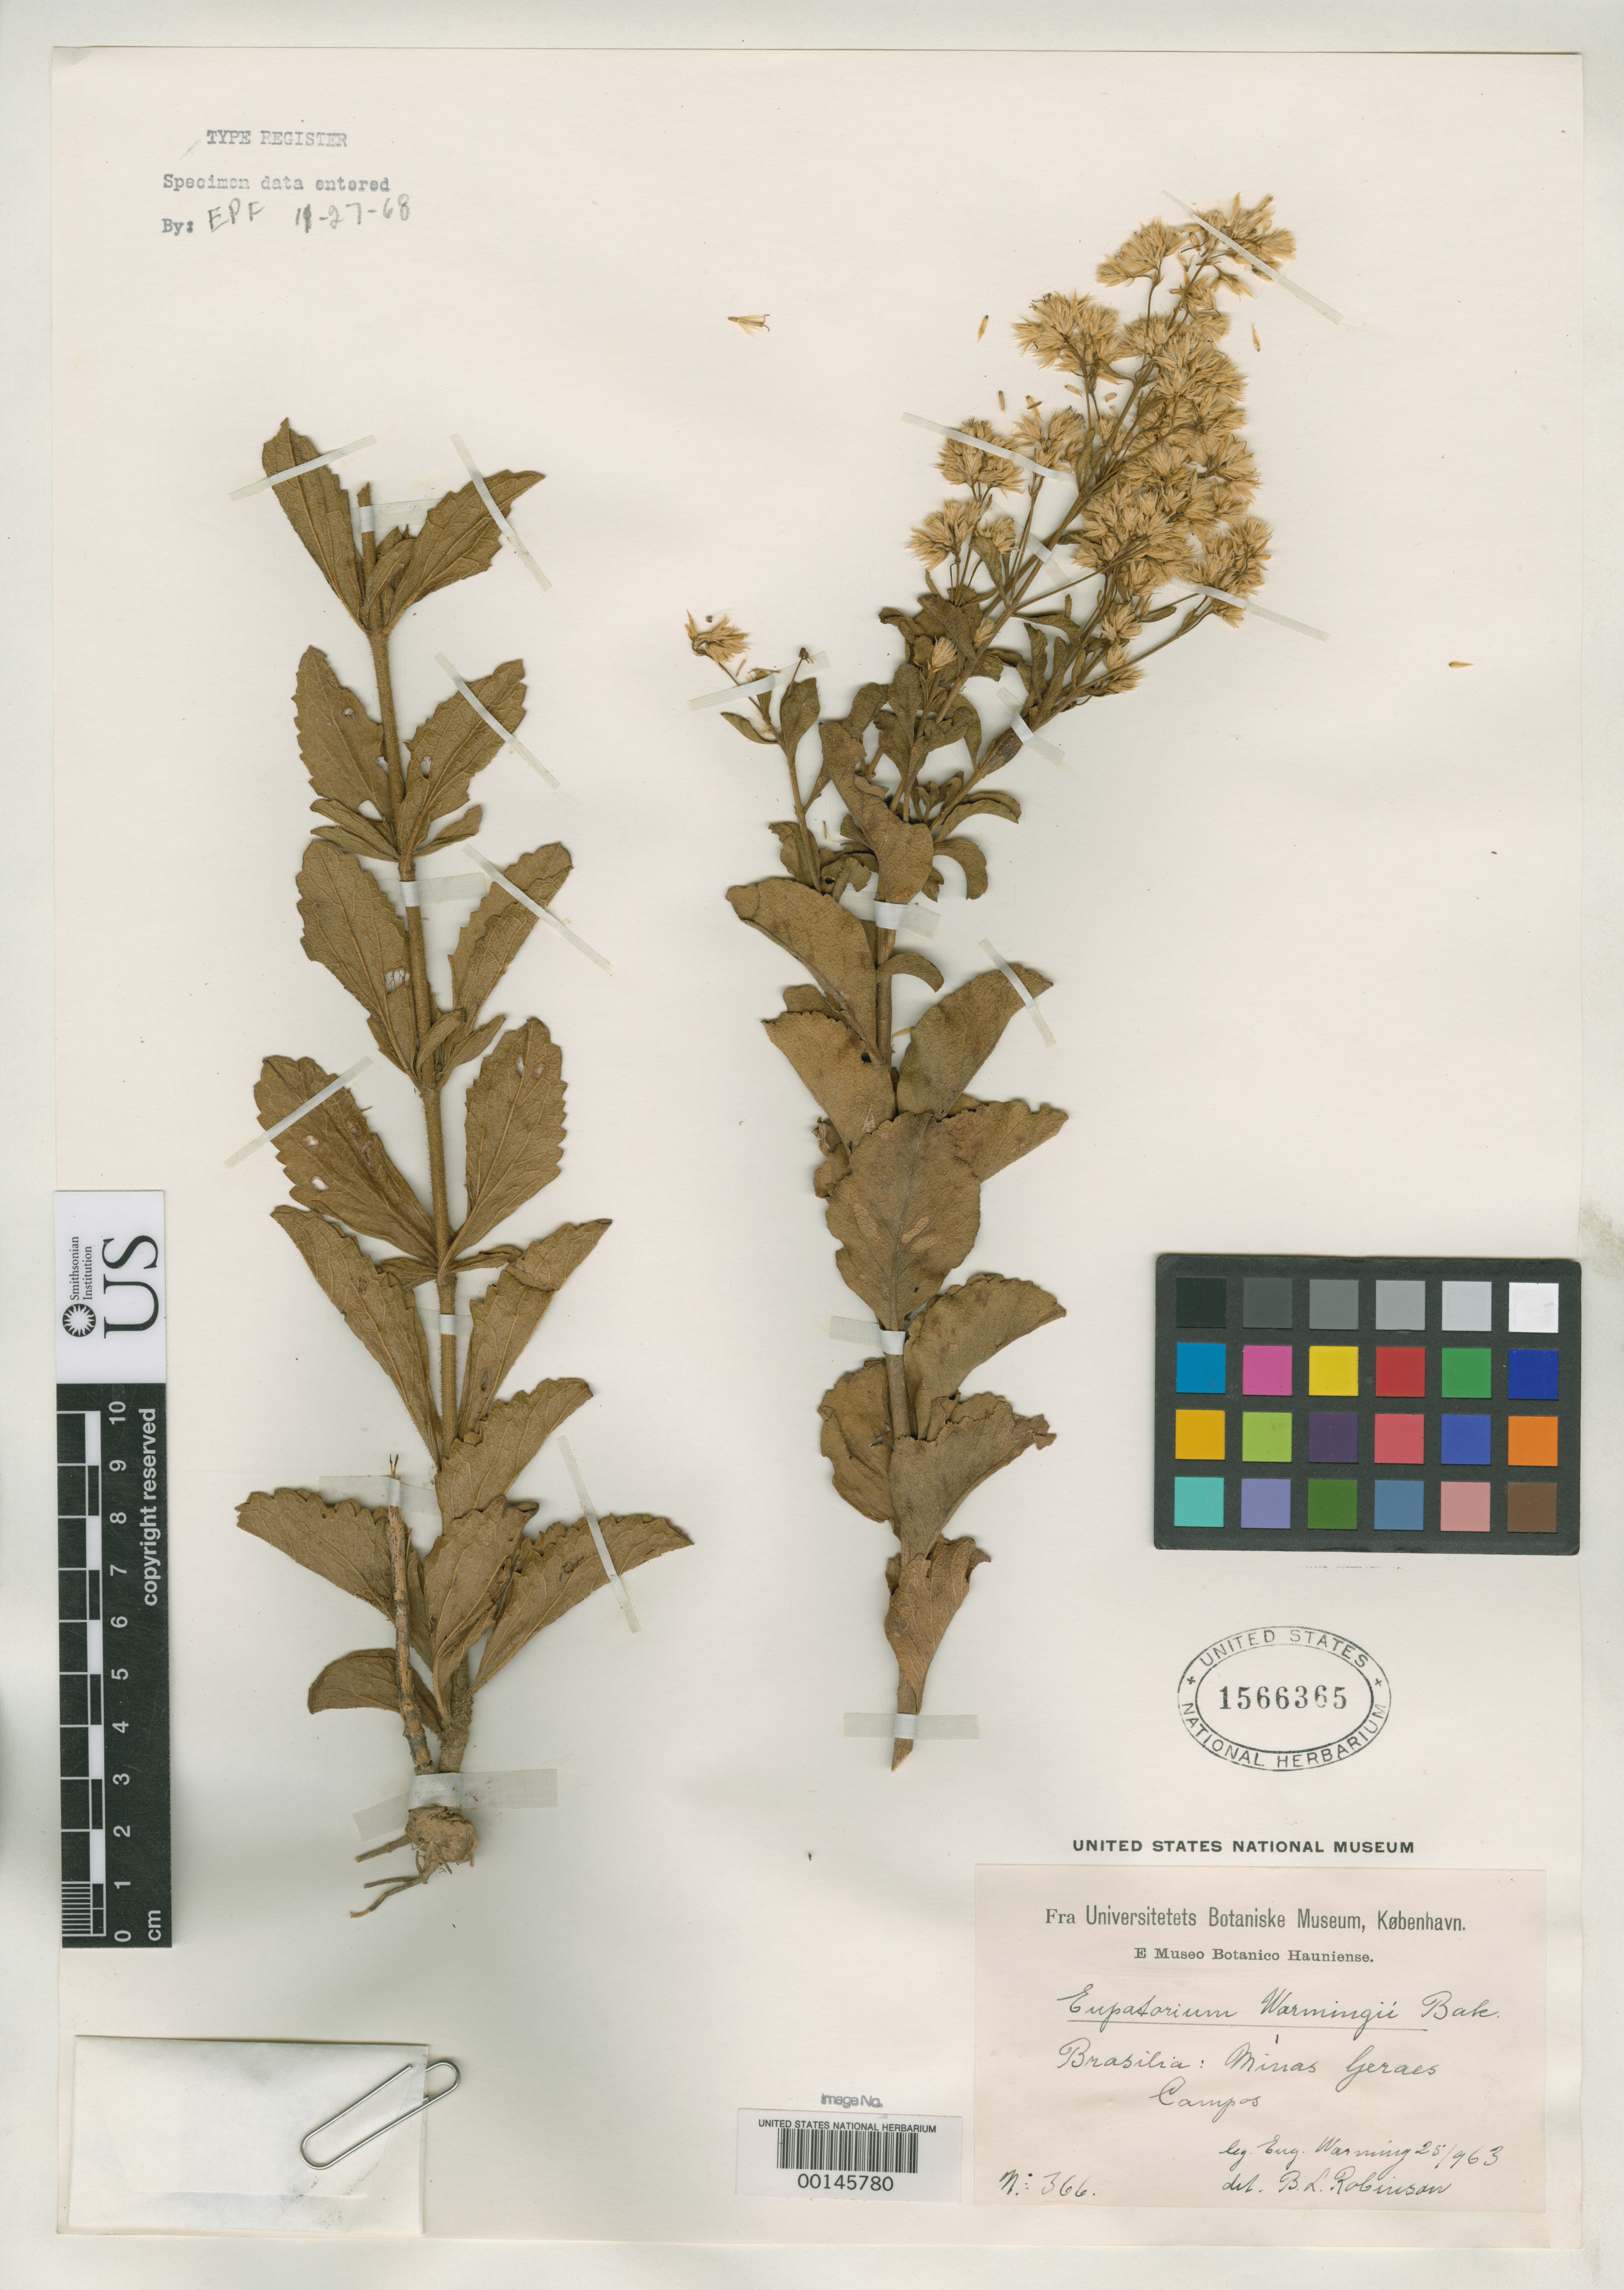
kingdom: Plantae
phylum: Tracheophyta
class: Magnoliopsida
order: Asterales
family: Asteraceae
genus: Eupatorium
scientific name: Eupatorium warmingii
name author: Baker in Mart.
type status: Isosyntype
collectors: E. Warming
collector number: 366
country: Brazil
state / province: Minas Gerais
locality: Campo.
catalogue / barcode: US 1566365